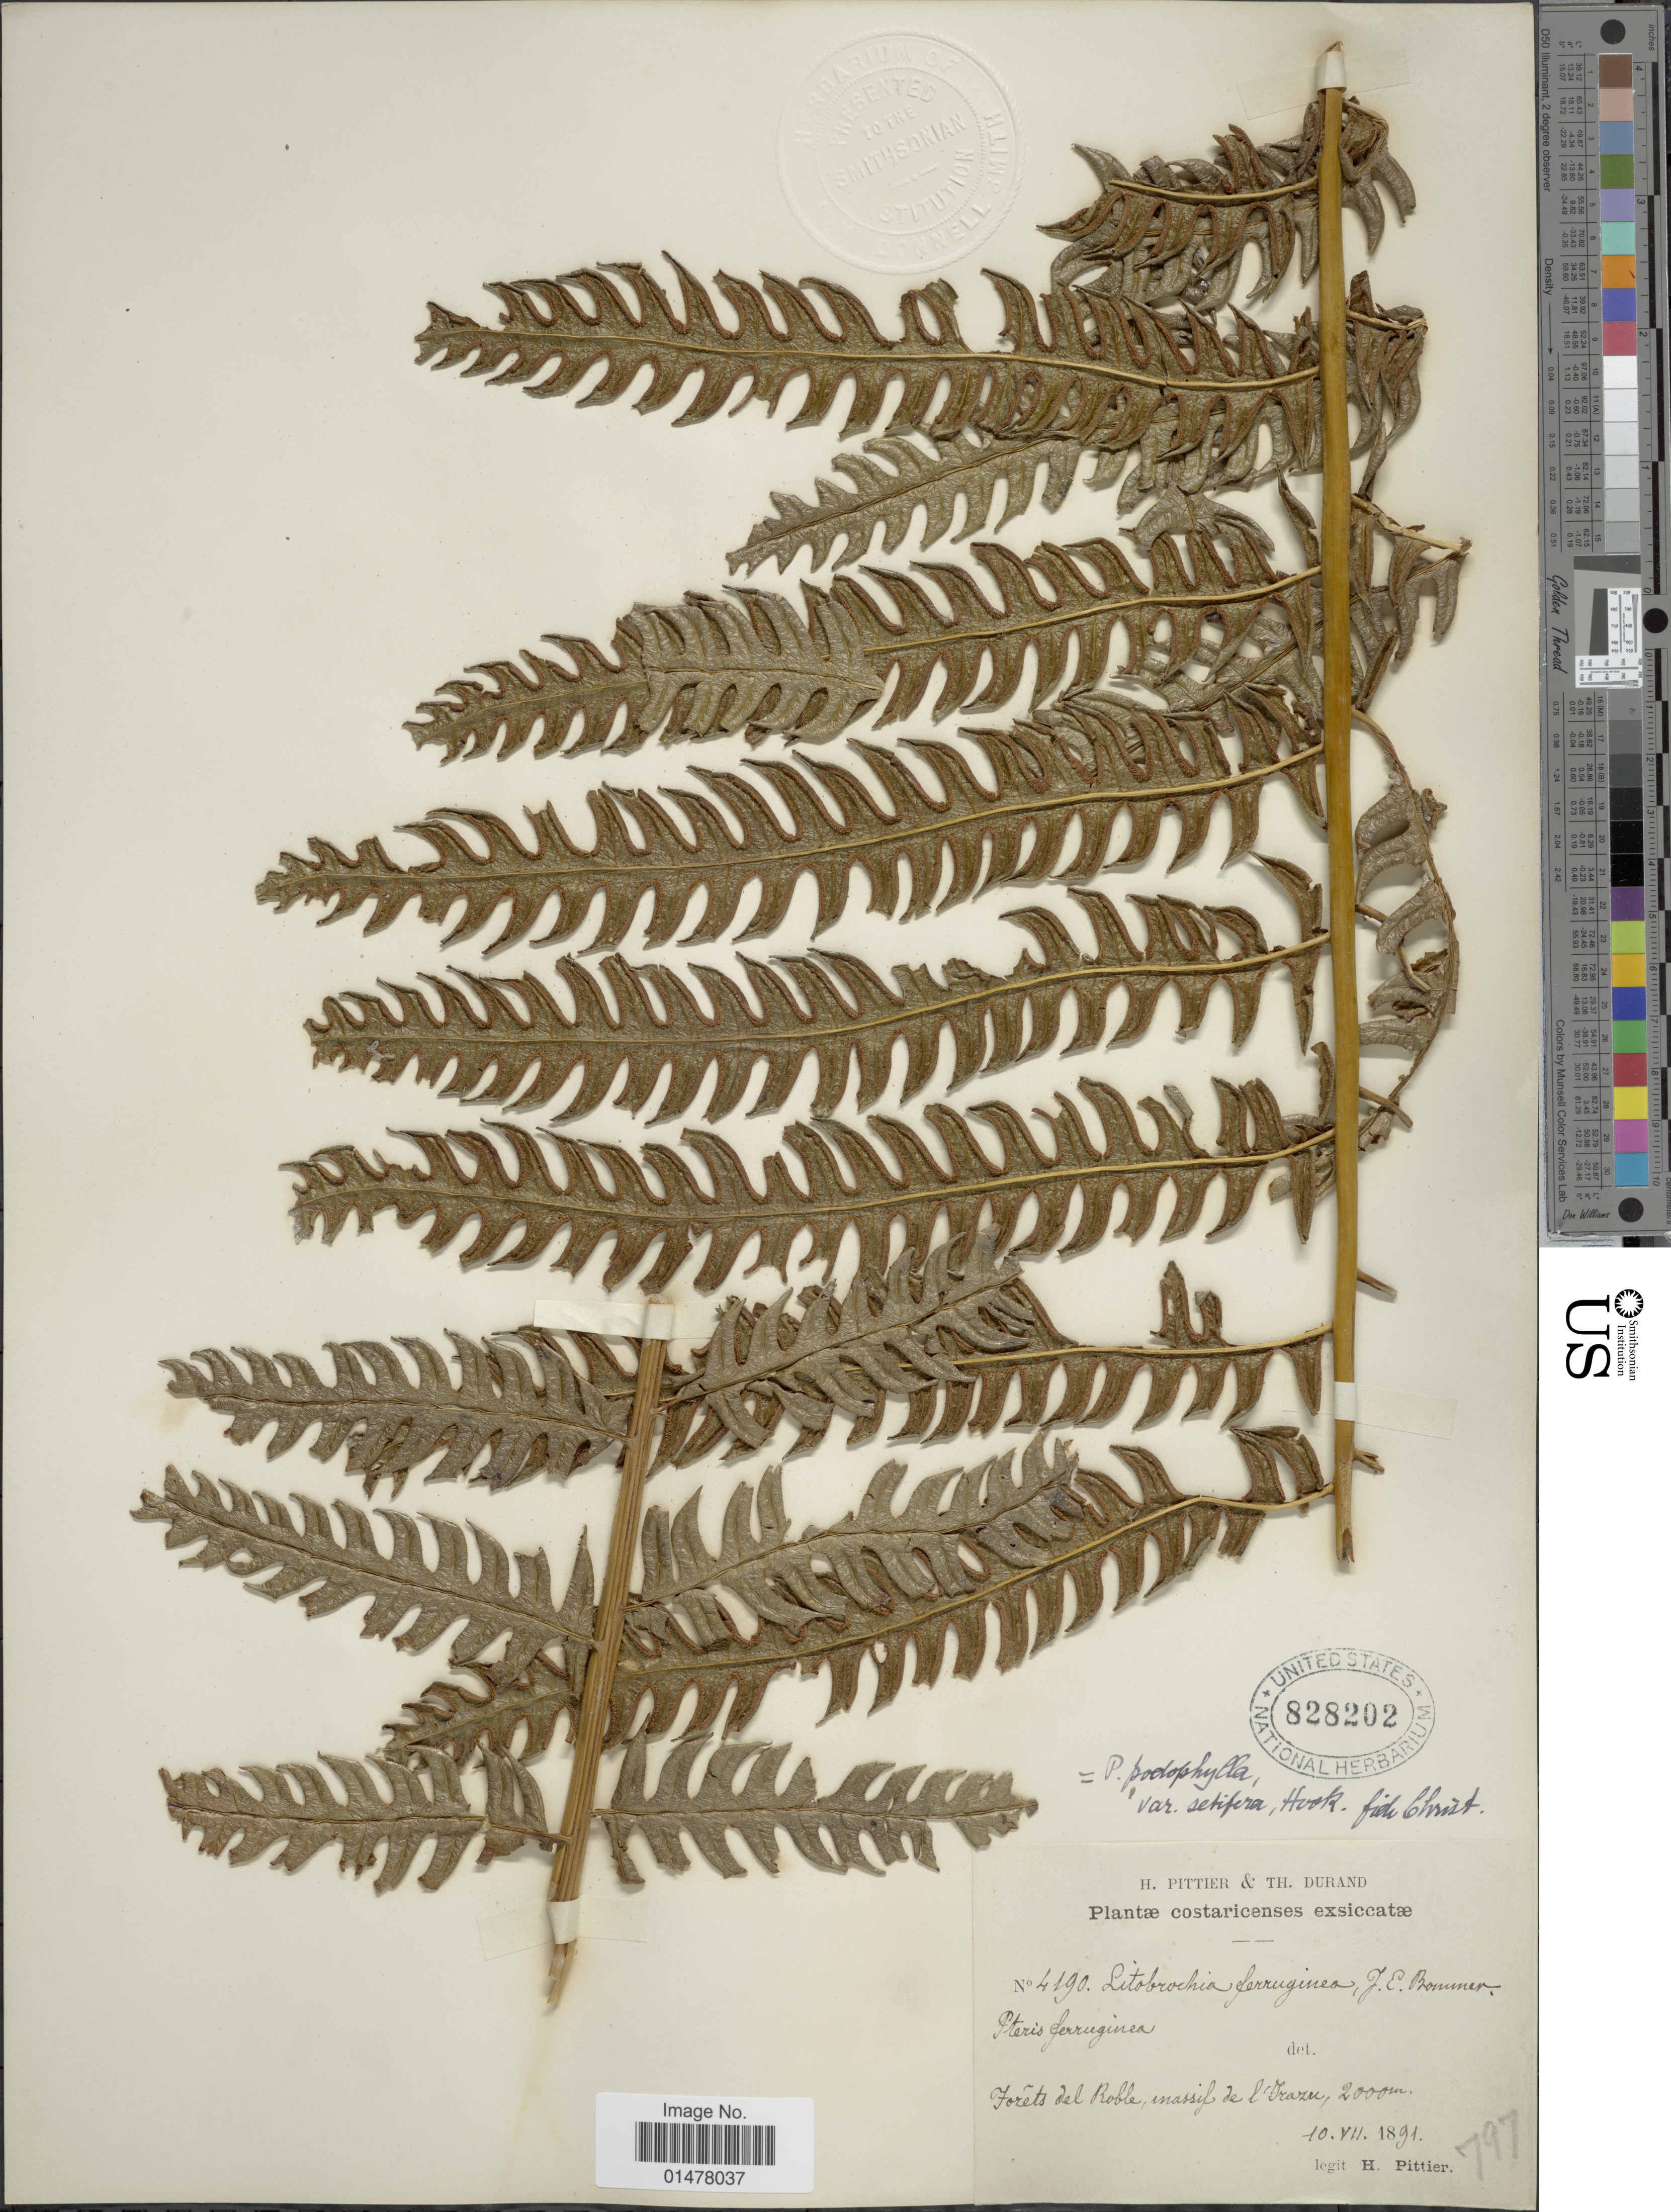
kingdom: Plantae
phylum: Tracheophyta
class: Polypodiopsida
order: Polypodiales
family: Pteridaceae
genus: Pteris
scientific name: Pteris podophylla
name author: Sw.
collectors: H. F. Pittier & T. Durand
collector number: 4190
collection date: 1891-07-10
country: Costa Rica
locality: Plantae Costaricenses, forets del Roble, massif de L'Irazu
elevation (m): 2000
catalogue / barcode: US 828202